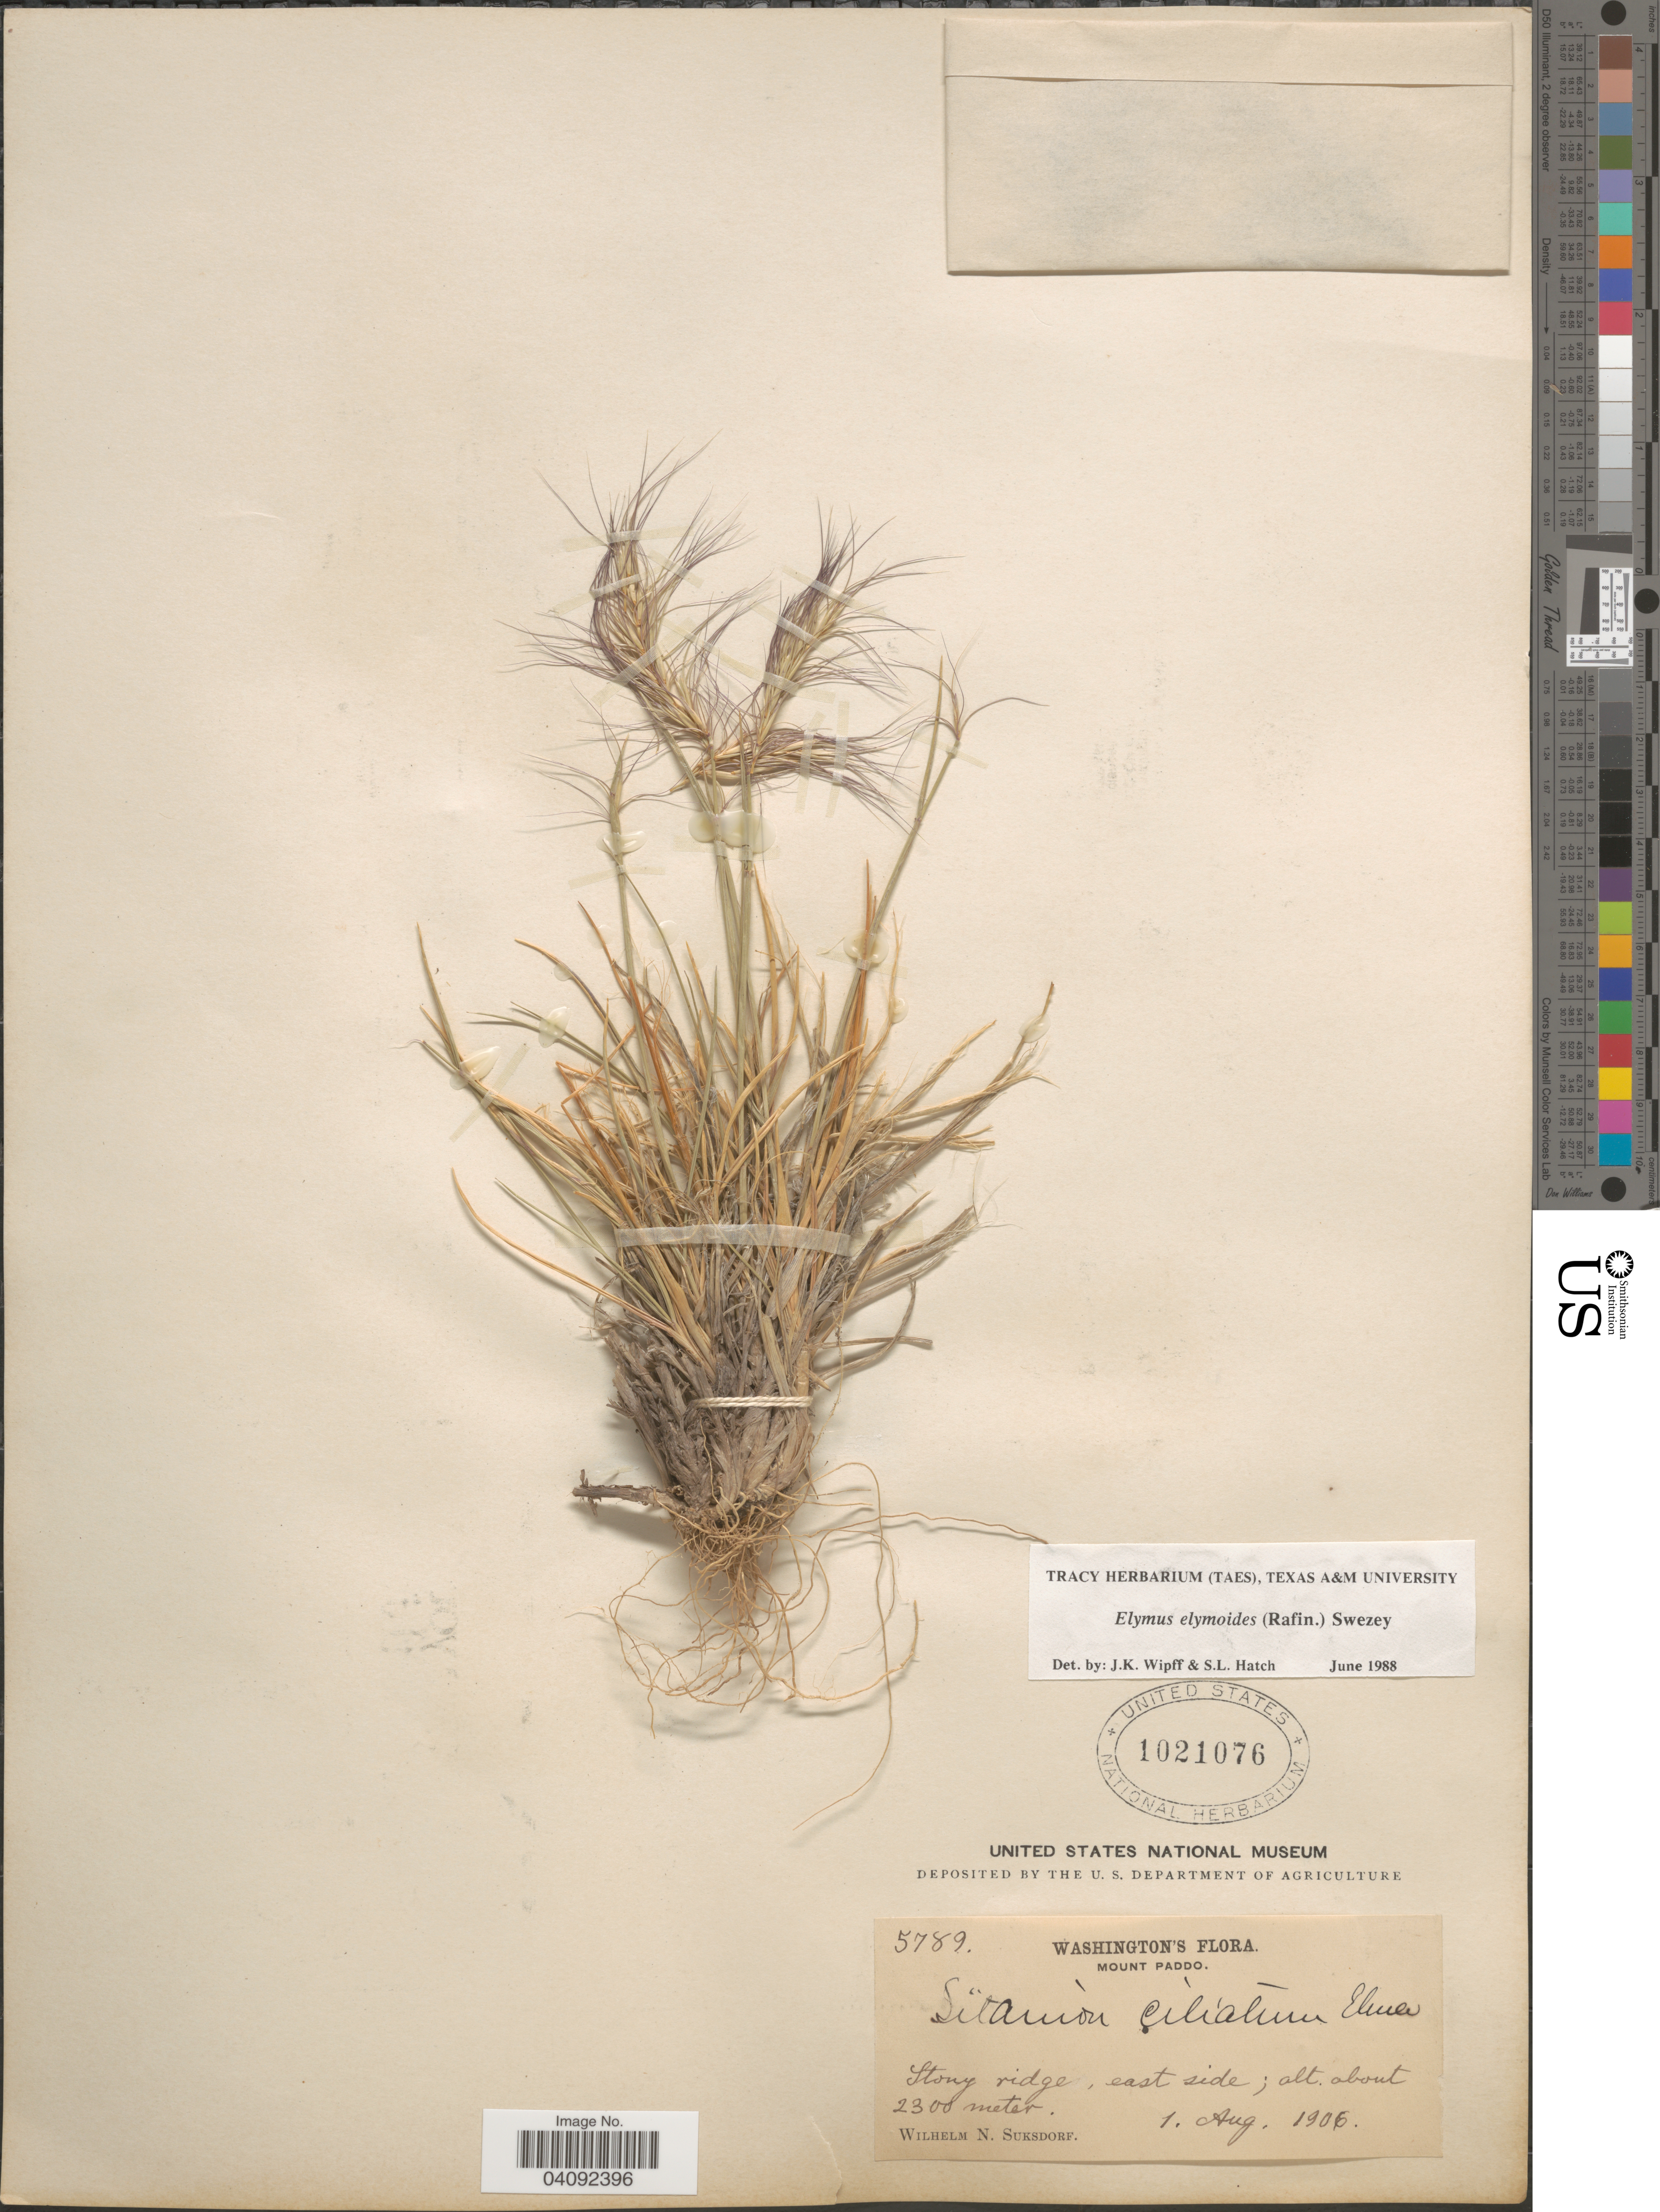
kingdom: Plantae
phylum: Tracheophyta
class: Liliopsida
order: Poales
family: Poaceae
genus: Elymus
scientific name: Elymus elymoides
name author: (Raf.) Swezey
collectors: W. N. Suksdorf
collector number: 5789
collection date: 1906-08-01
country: United States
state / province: Washington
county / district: Skamania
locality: Mount Paddo. Stony ridge, east side.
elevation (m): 2300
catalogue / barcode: US 1021076